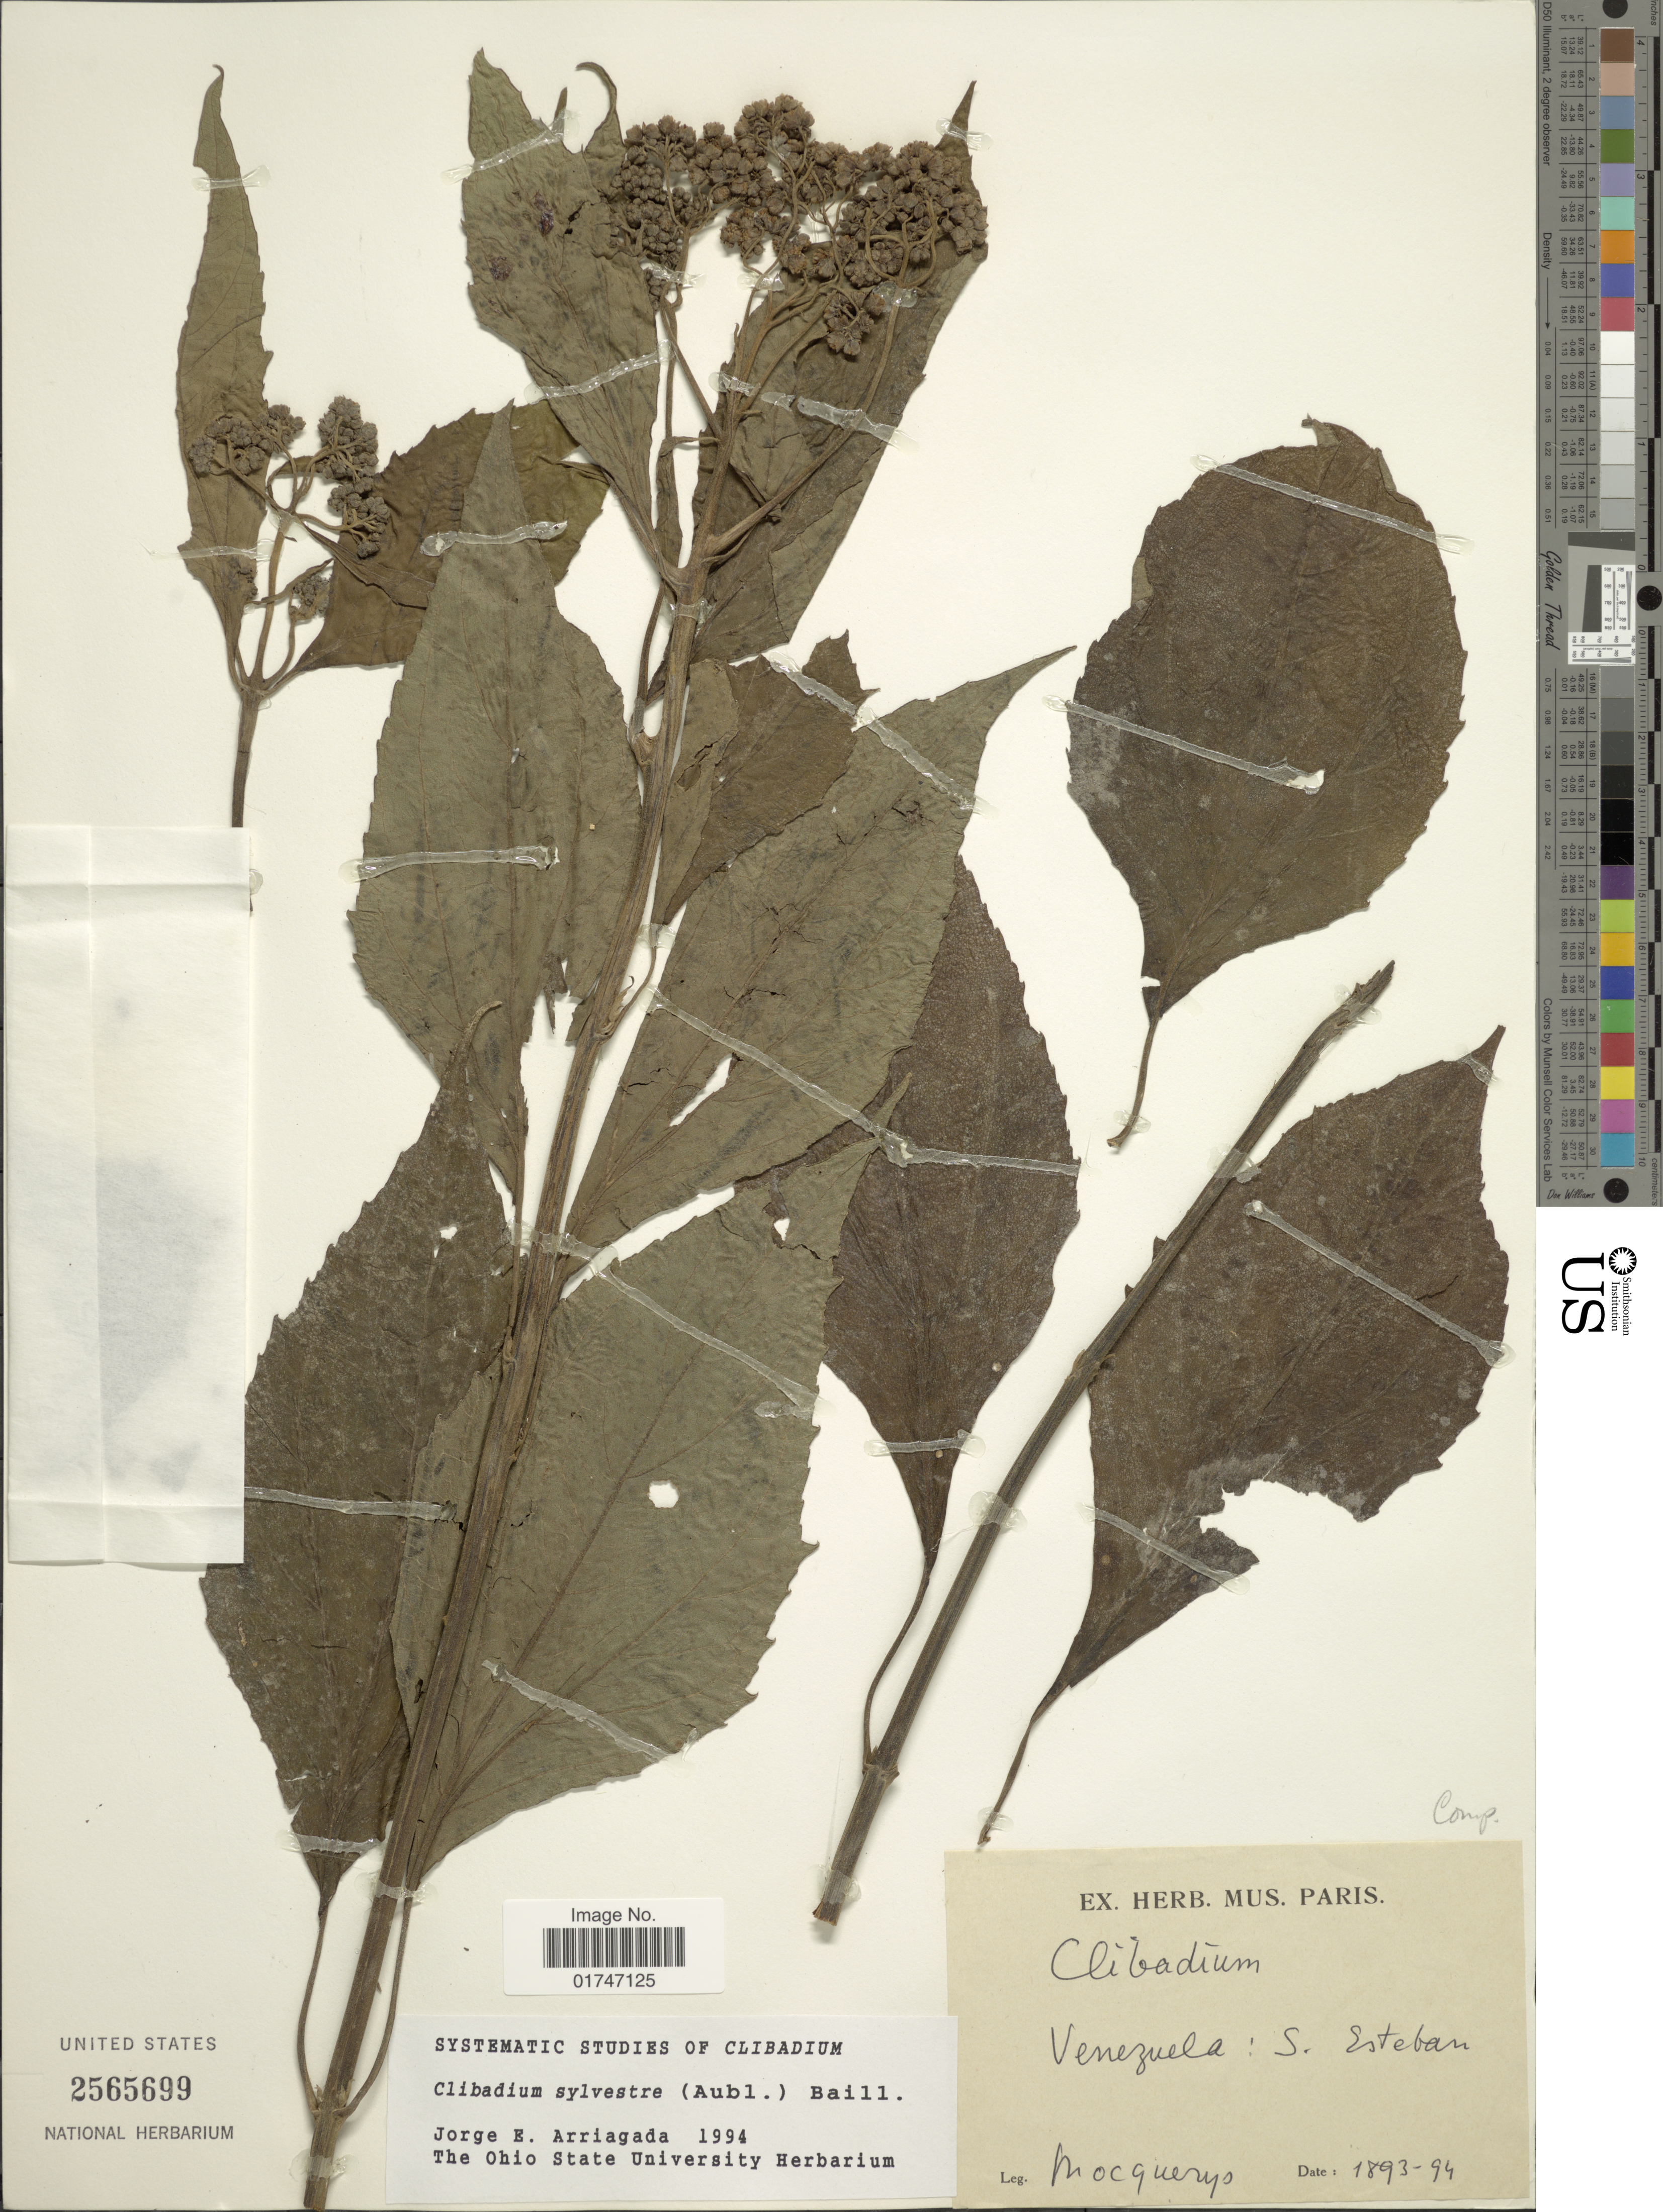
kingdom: Plantae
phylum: Tracheophyta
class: Magnoliopsida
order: Asterales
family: Asteraceae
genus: Clibadium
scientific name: Clibadium sylvestre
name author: (Aubl.) Baill.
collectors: A. Mocquerys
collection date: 1893/1894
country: Venezuela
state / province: Carabobo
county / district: Puerto Cabello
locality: San Esteban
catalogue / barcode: US 2565699